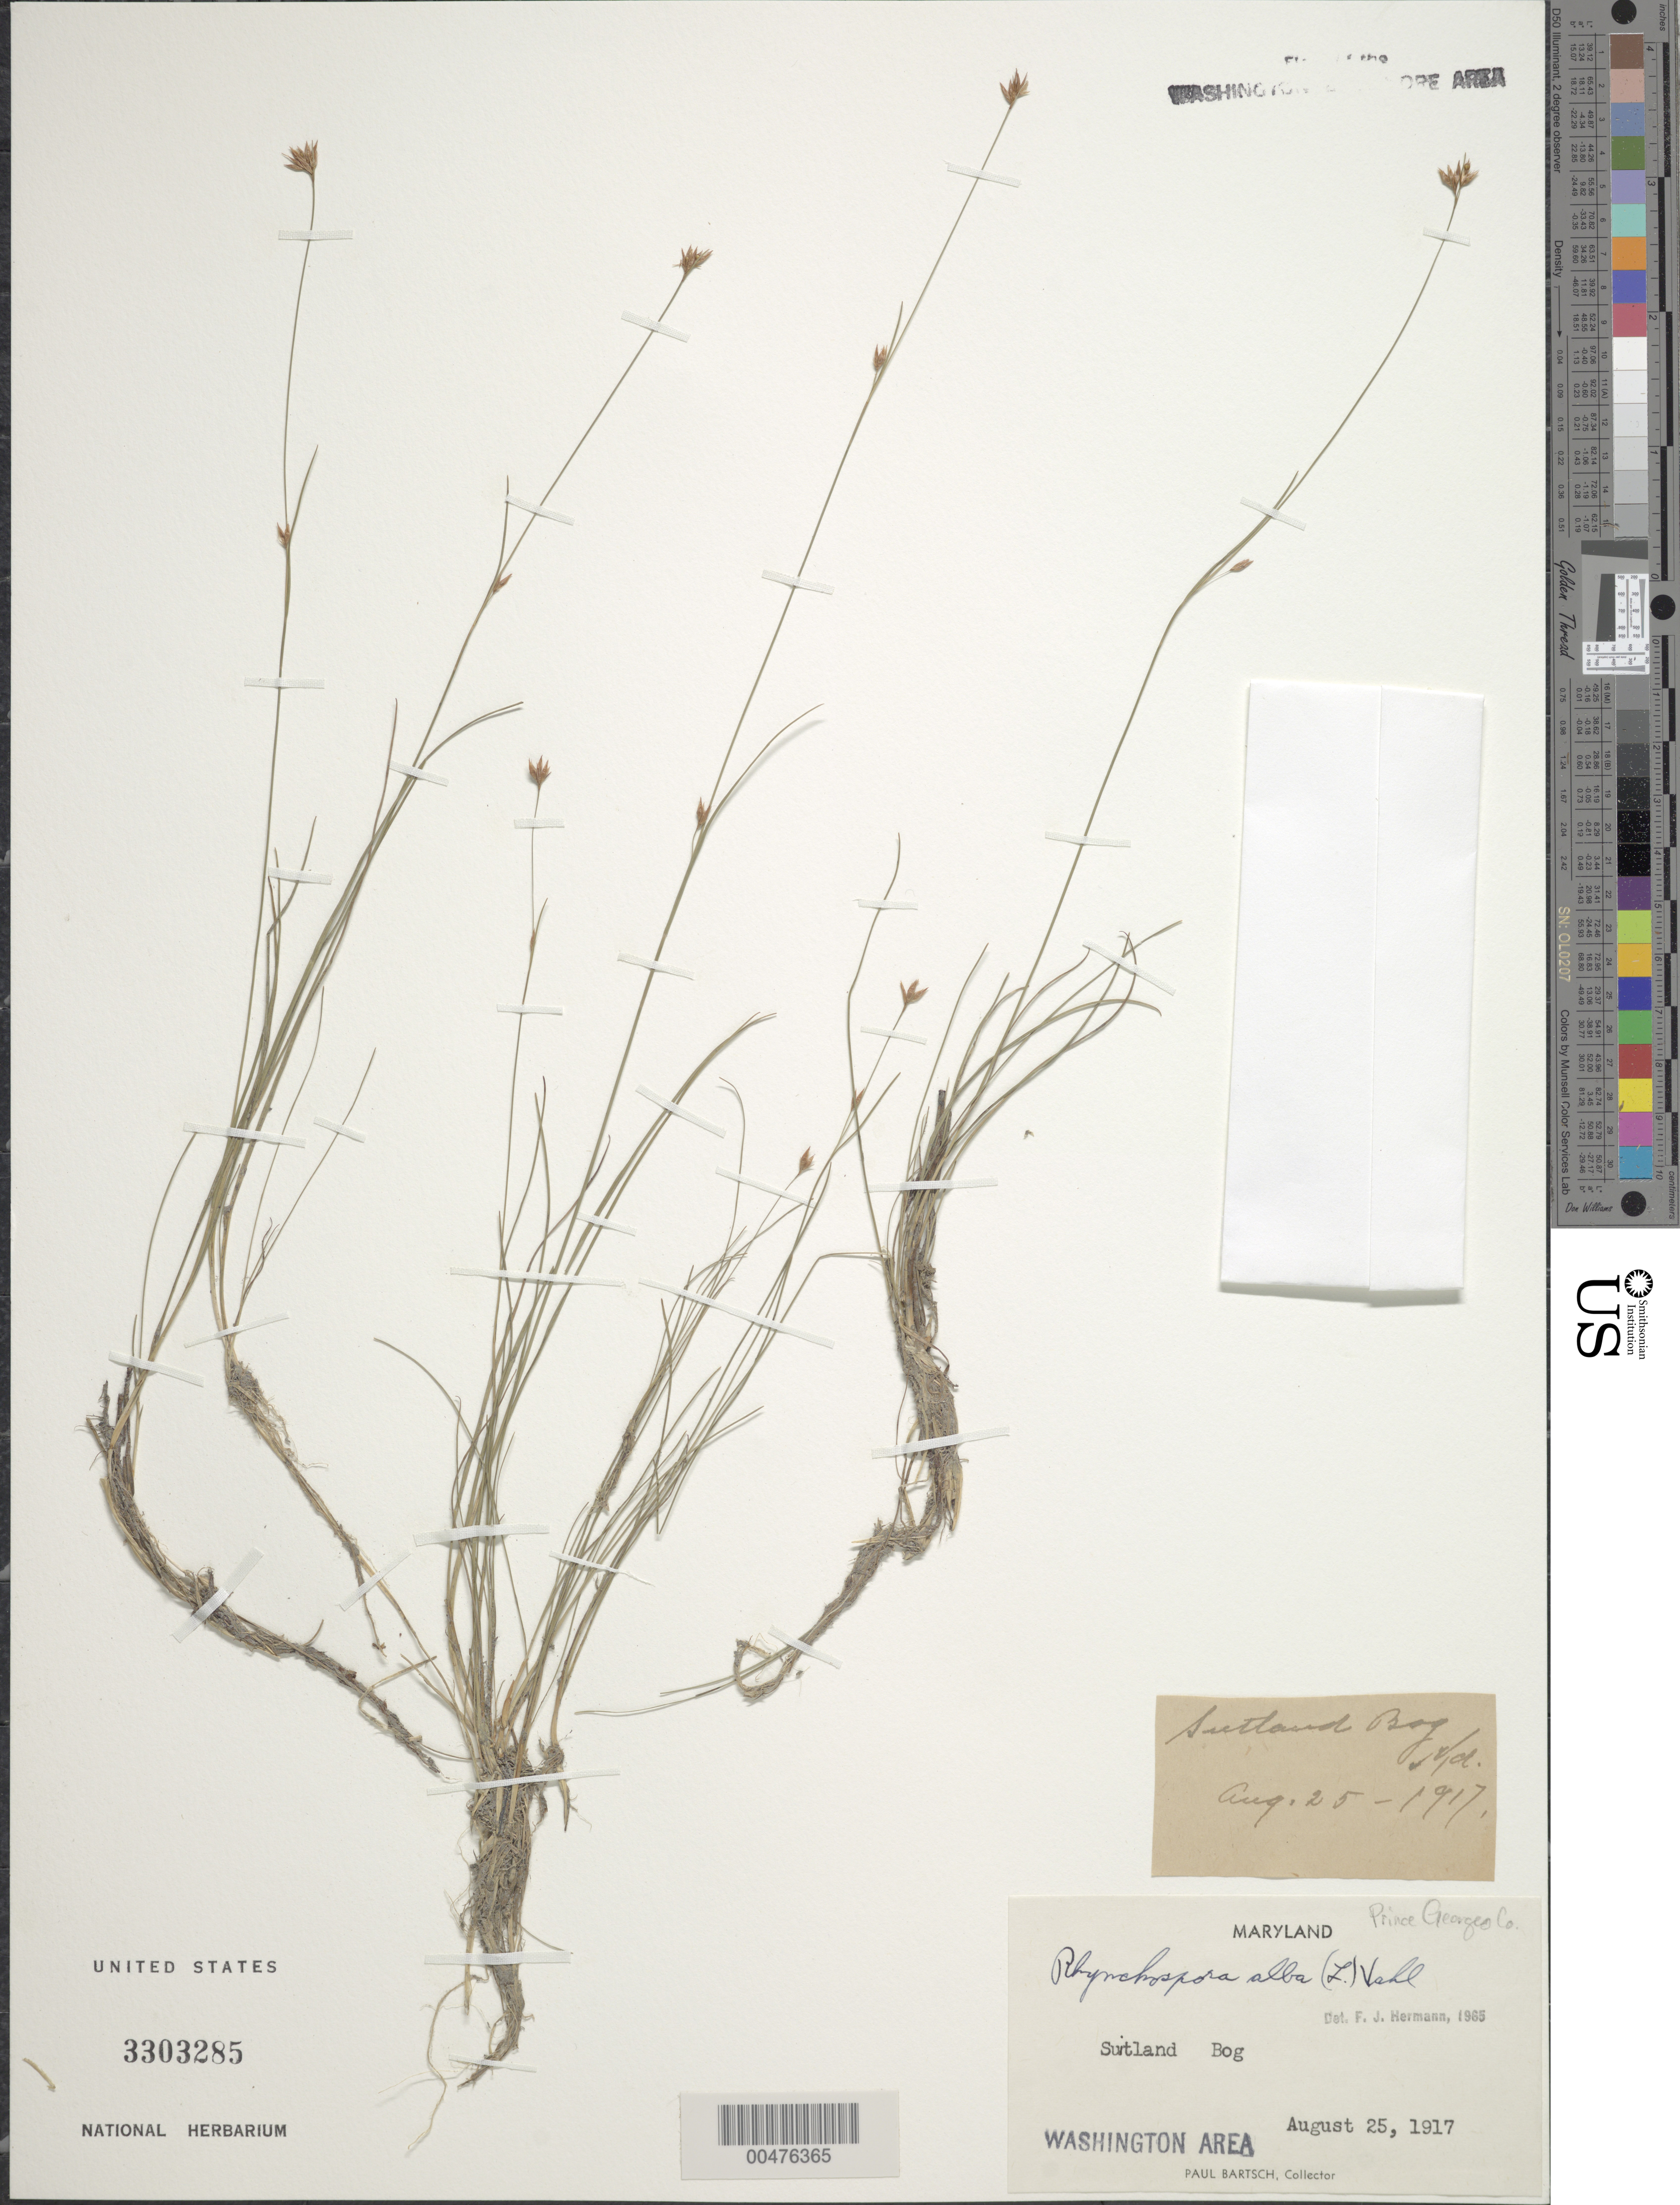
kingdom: Plantae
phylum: Tracheophyta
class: Liliopsida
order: Poales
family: Cyperaceae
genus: Rhynchospora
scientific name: Rhynchospora alba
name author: (L.) Vahl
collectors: P. Bartsch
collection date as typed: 25 Aug 1917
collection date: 1917-08-25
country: United States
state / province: Maryland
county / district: Prince George's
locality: Suitland Bog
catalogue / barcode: US 3303285